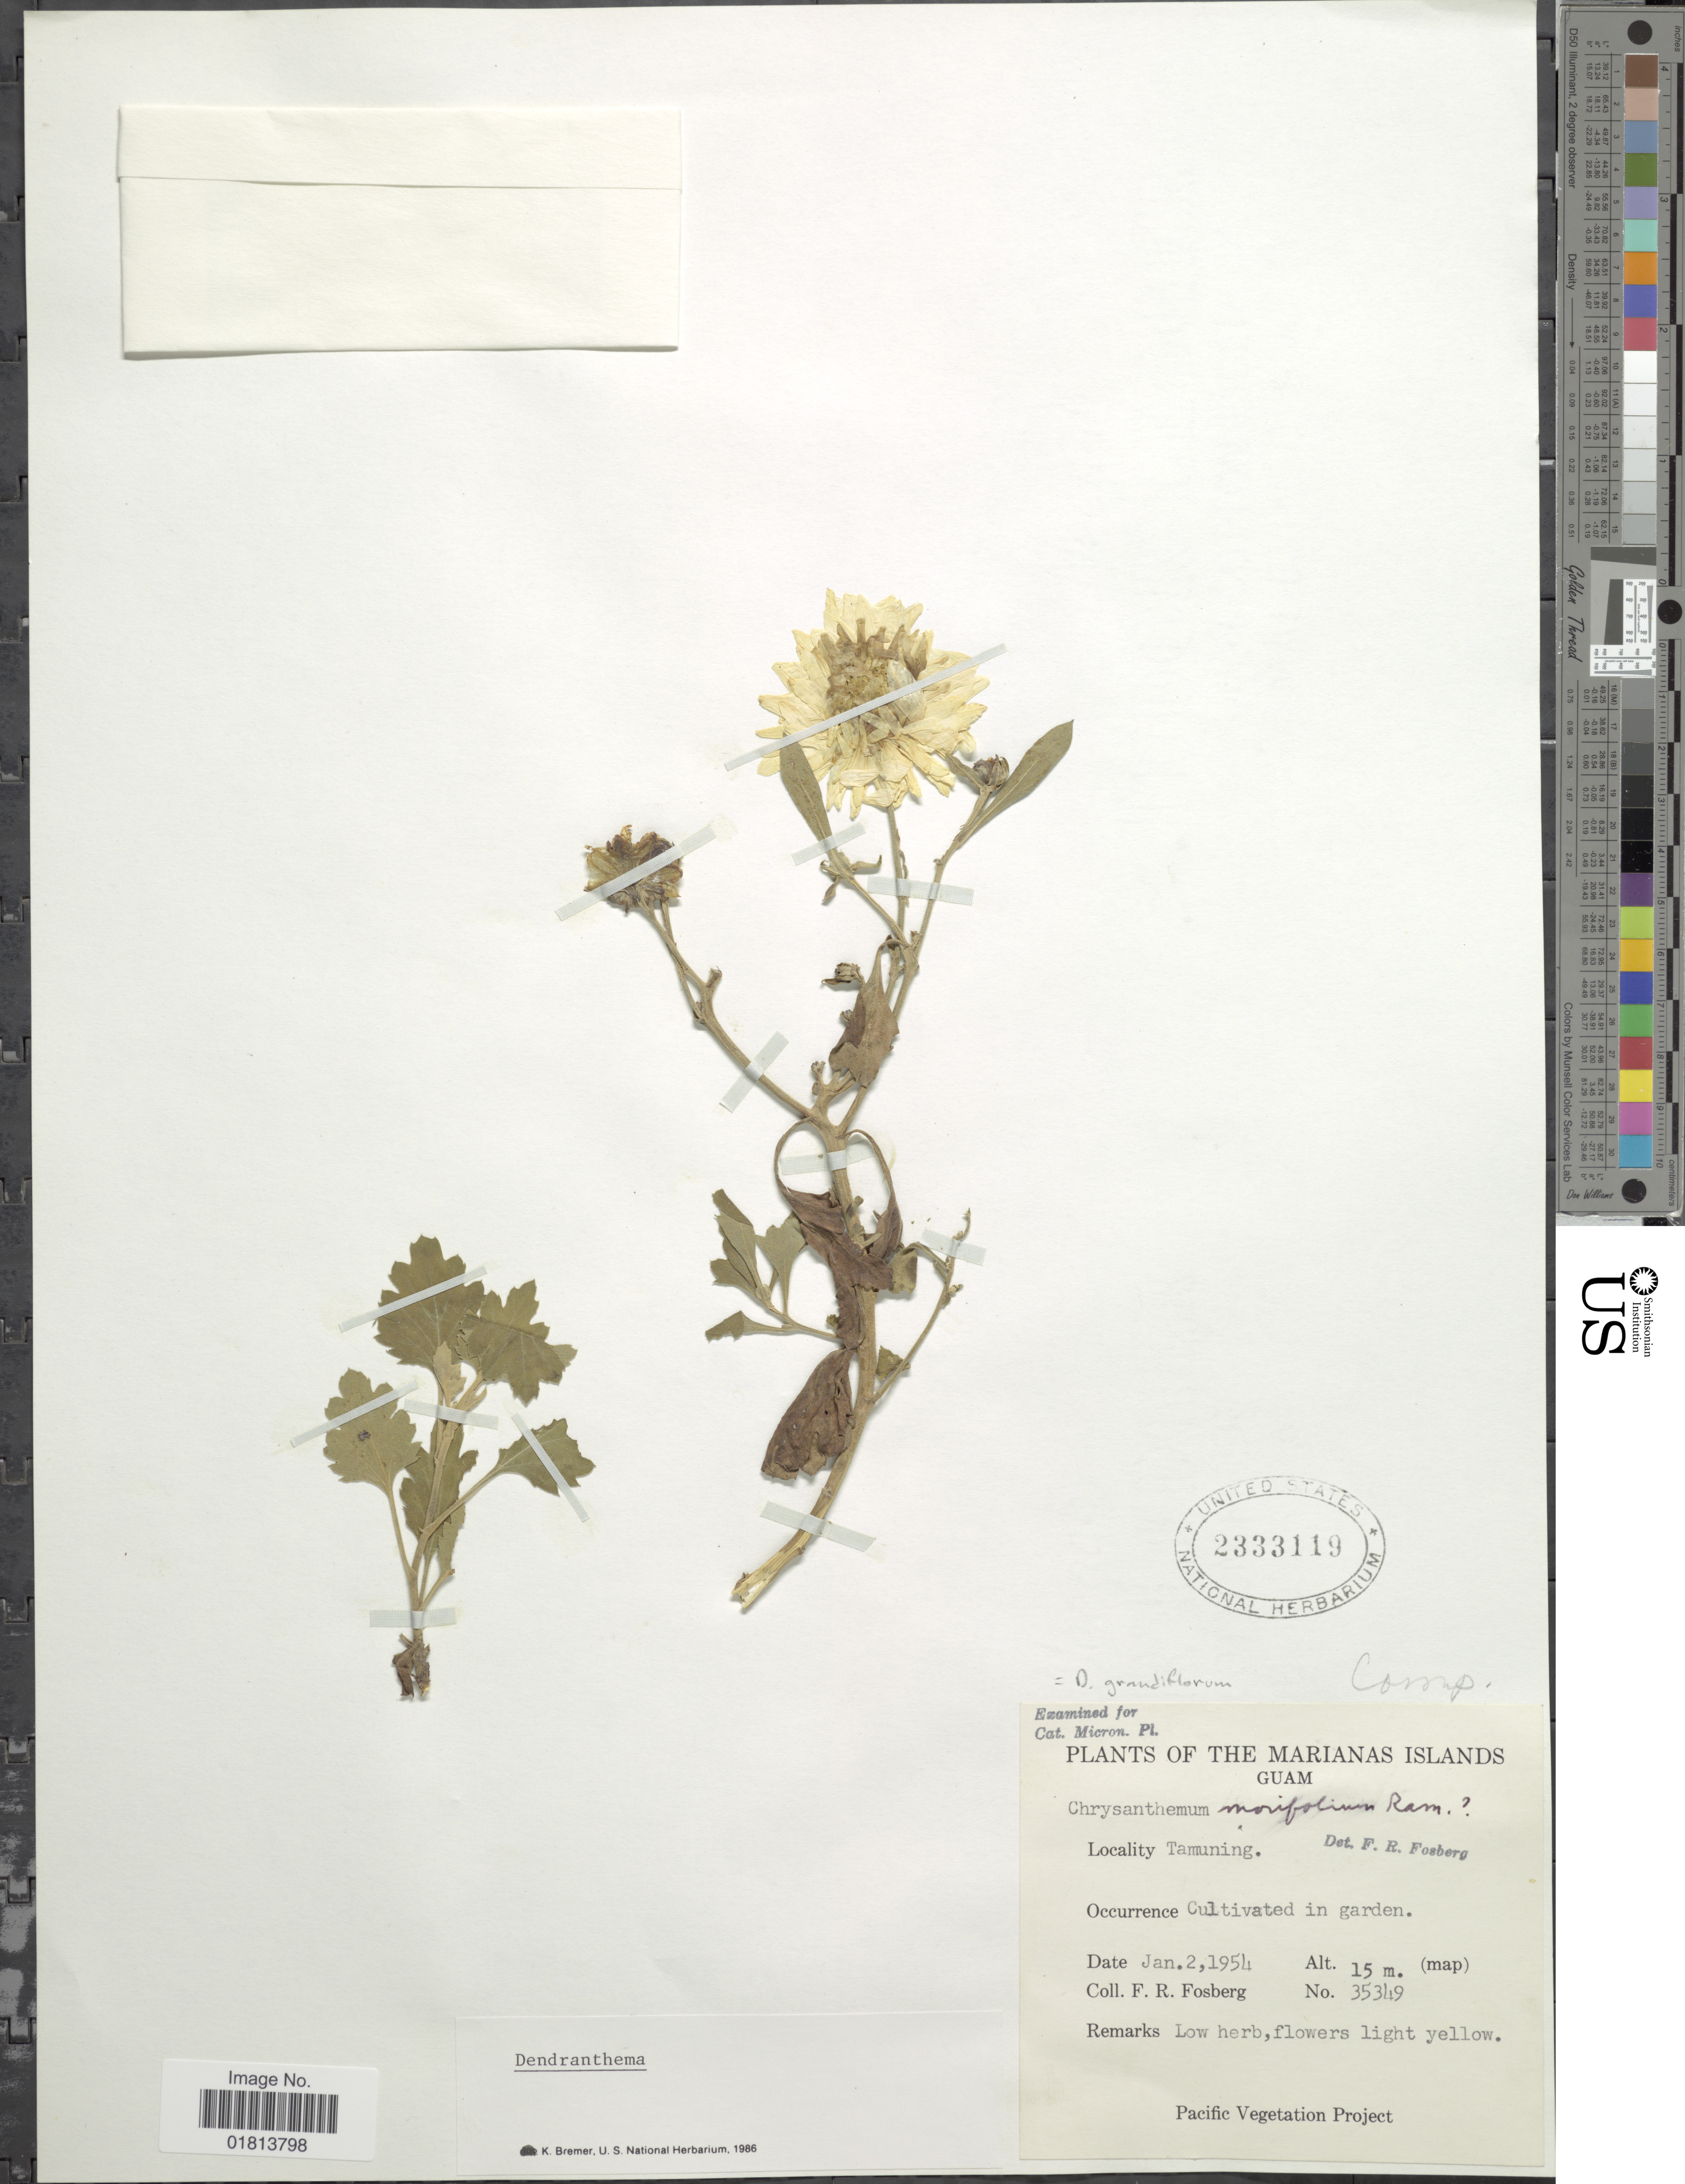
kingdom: Plantae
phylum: Tracheophyta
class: Magnoliopsida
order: Asterales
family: Asteraceae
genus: Dendranthema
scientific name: Dendranthema grandiflorum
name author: (Ramat.) Kitam.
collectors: F. R. Fosberg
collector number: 35349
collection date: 1954-01-02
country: Guam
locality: The Marianas Islands, Guam, Tamuning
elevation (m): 15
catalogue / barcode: US 2333119